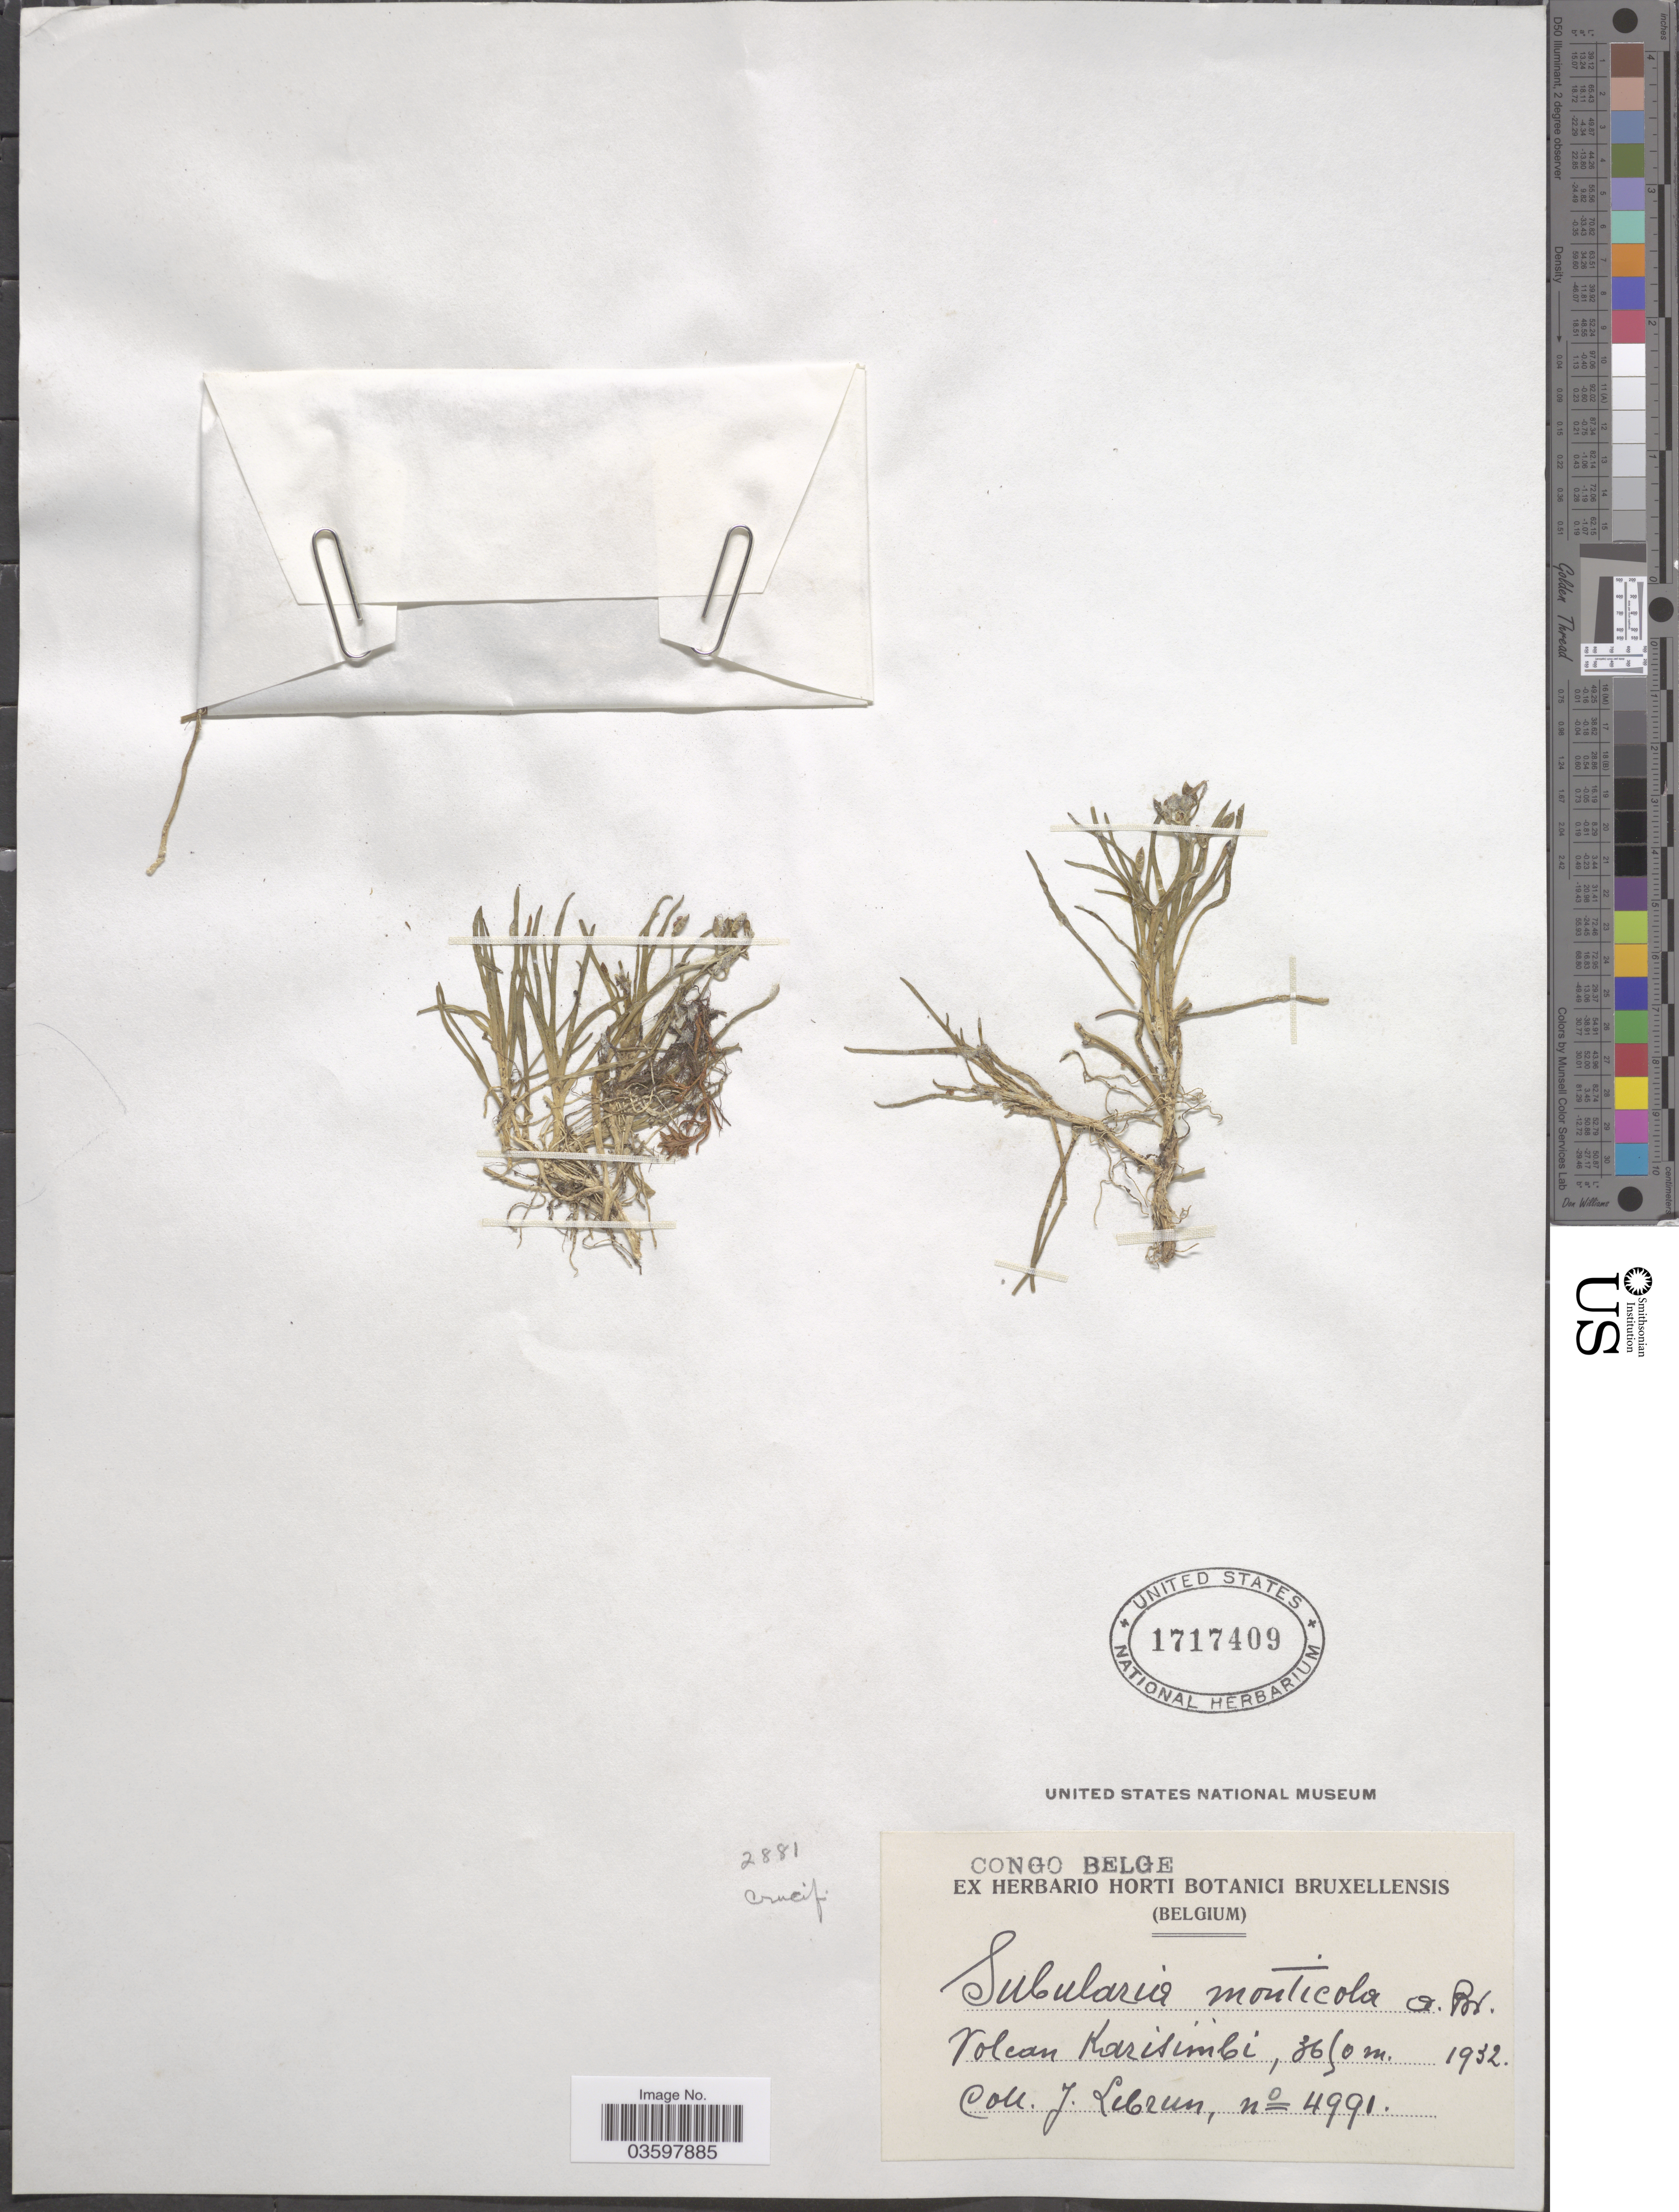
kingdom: Plantae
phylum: Tracheophyta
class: Magnoliopsida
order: Brassicales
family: Brassicaceae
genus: Subularia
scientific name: Subularia monticola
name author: A. Braun ex Schweinf.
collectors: J. A. Lebrun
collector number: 4991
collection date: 1932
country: Congo, Democratic Republic of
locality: Congo Belge. Volcan Karisimbi.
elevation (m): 3650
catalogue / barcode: US 1717409